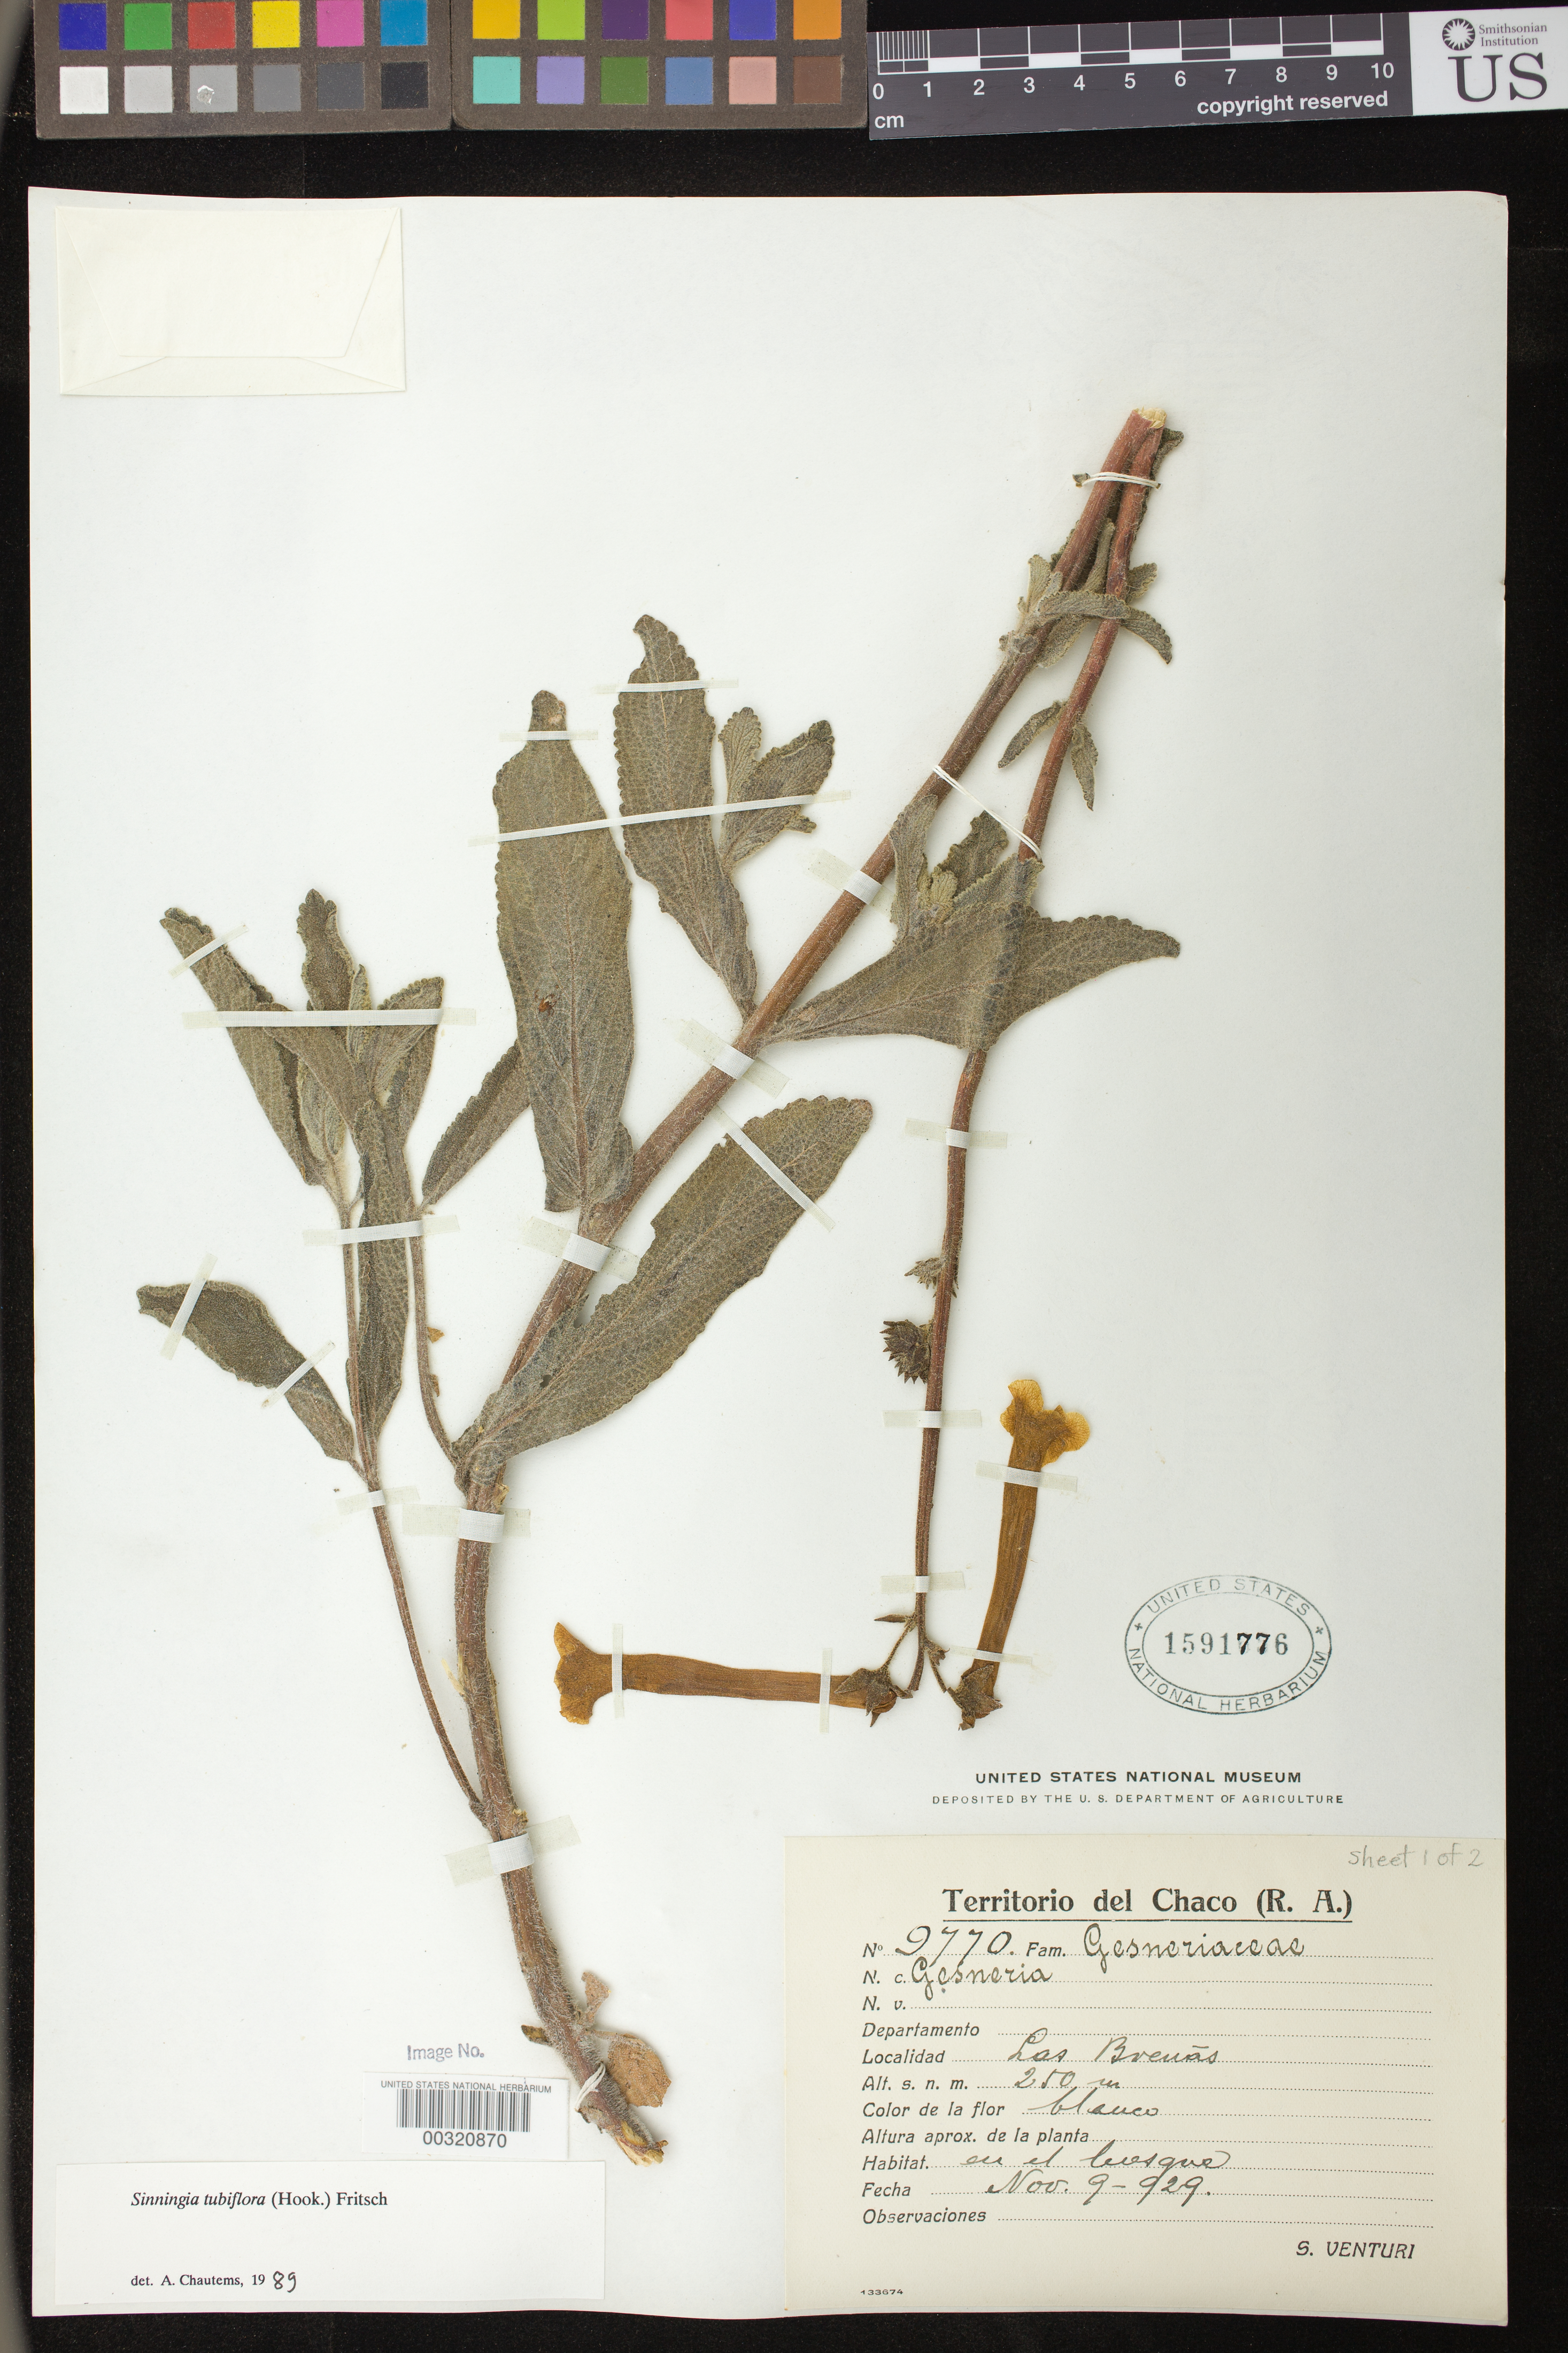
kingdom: Plantae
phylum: Tracheophyta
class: Magnoliopsida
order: Lamiales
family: Gesneriaceae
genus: Sinningia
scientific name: Sinningia tubiflora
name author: (Hook.) Fritsch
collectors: S. Venturi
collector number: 9770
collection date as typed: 09 Nov 1929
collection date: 1929-11-09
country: Argentina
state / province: Chaco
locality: Las Buenas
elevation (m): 250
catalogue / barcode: US 1591776